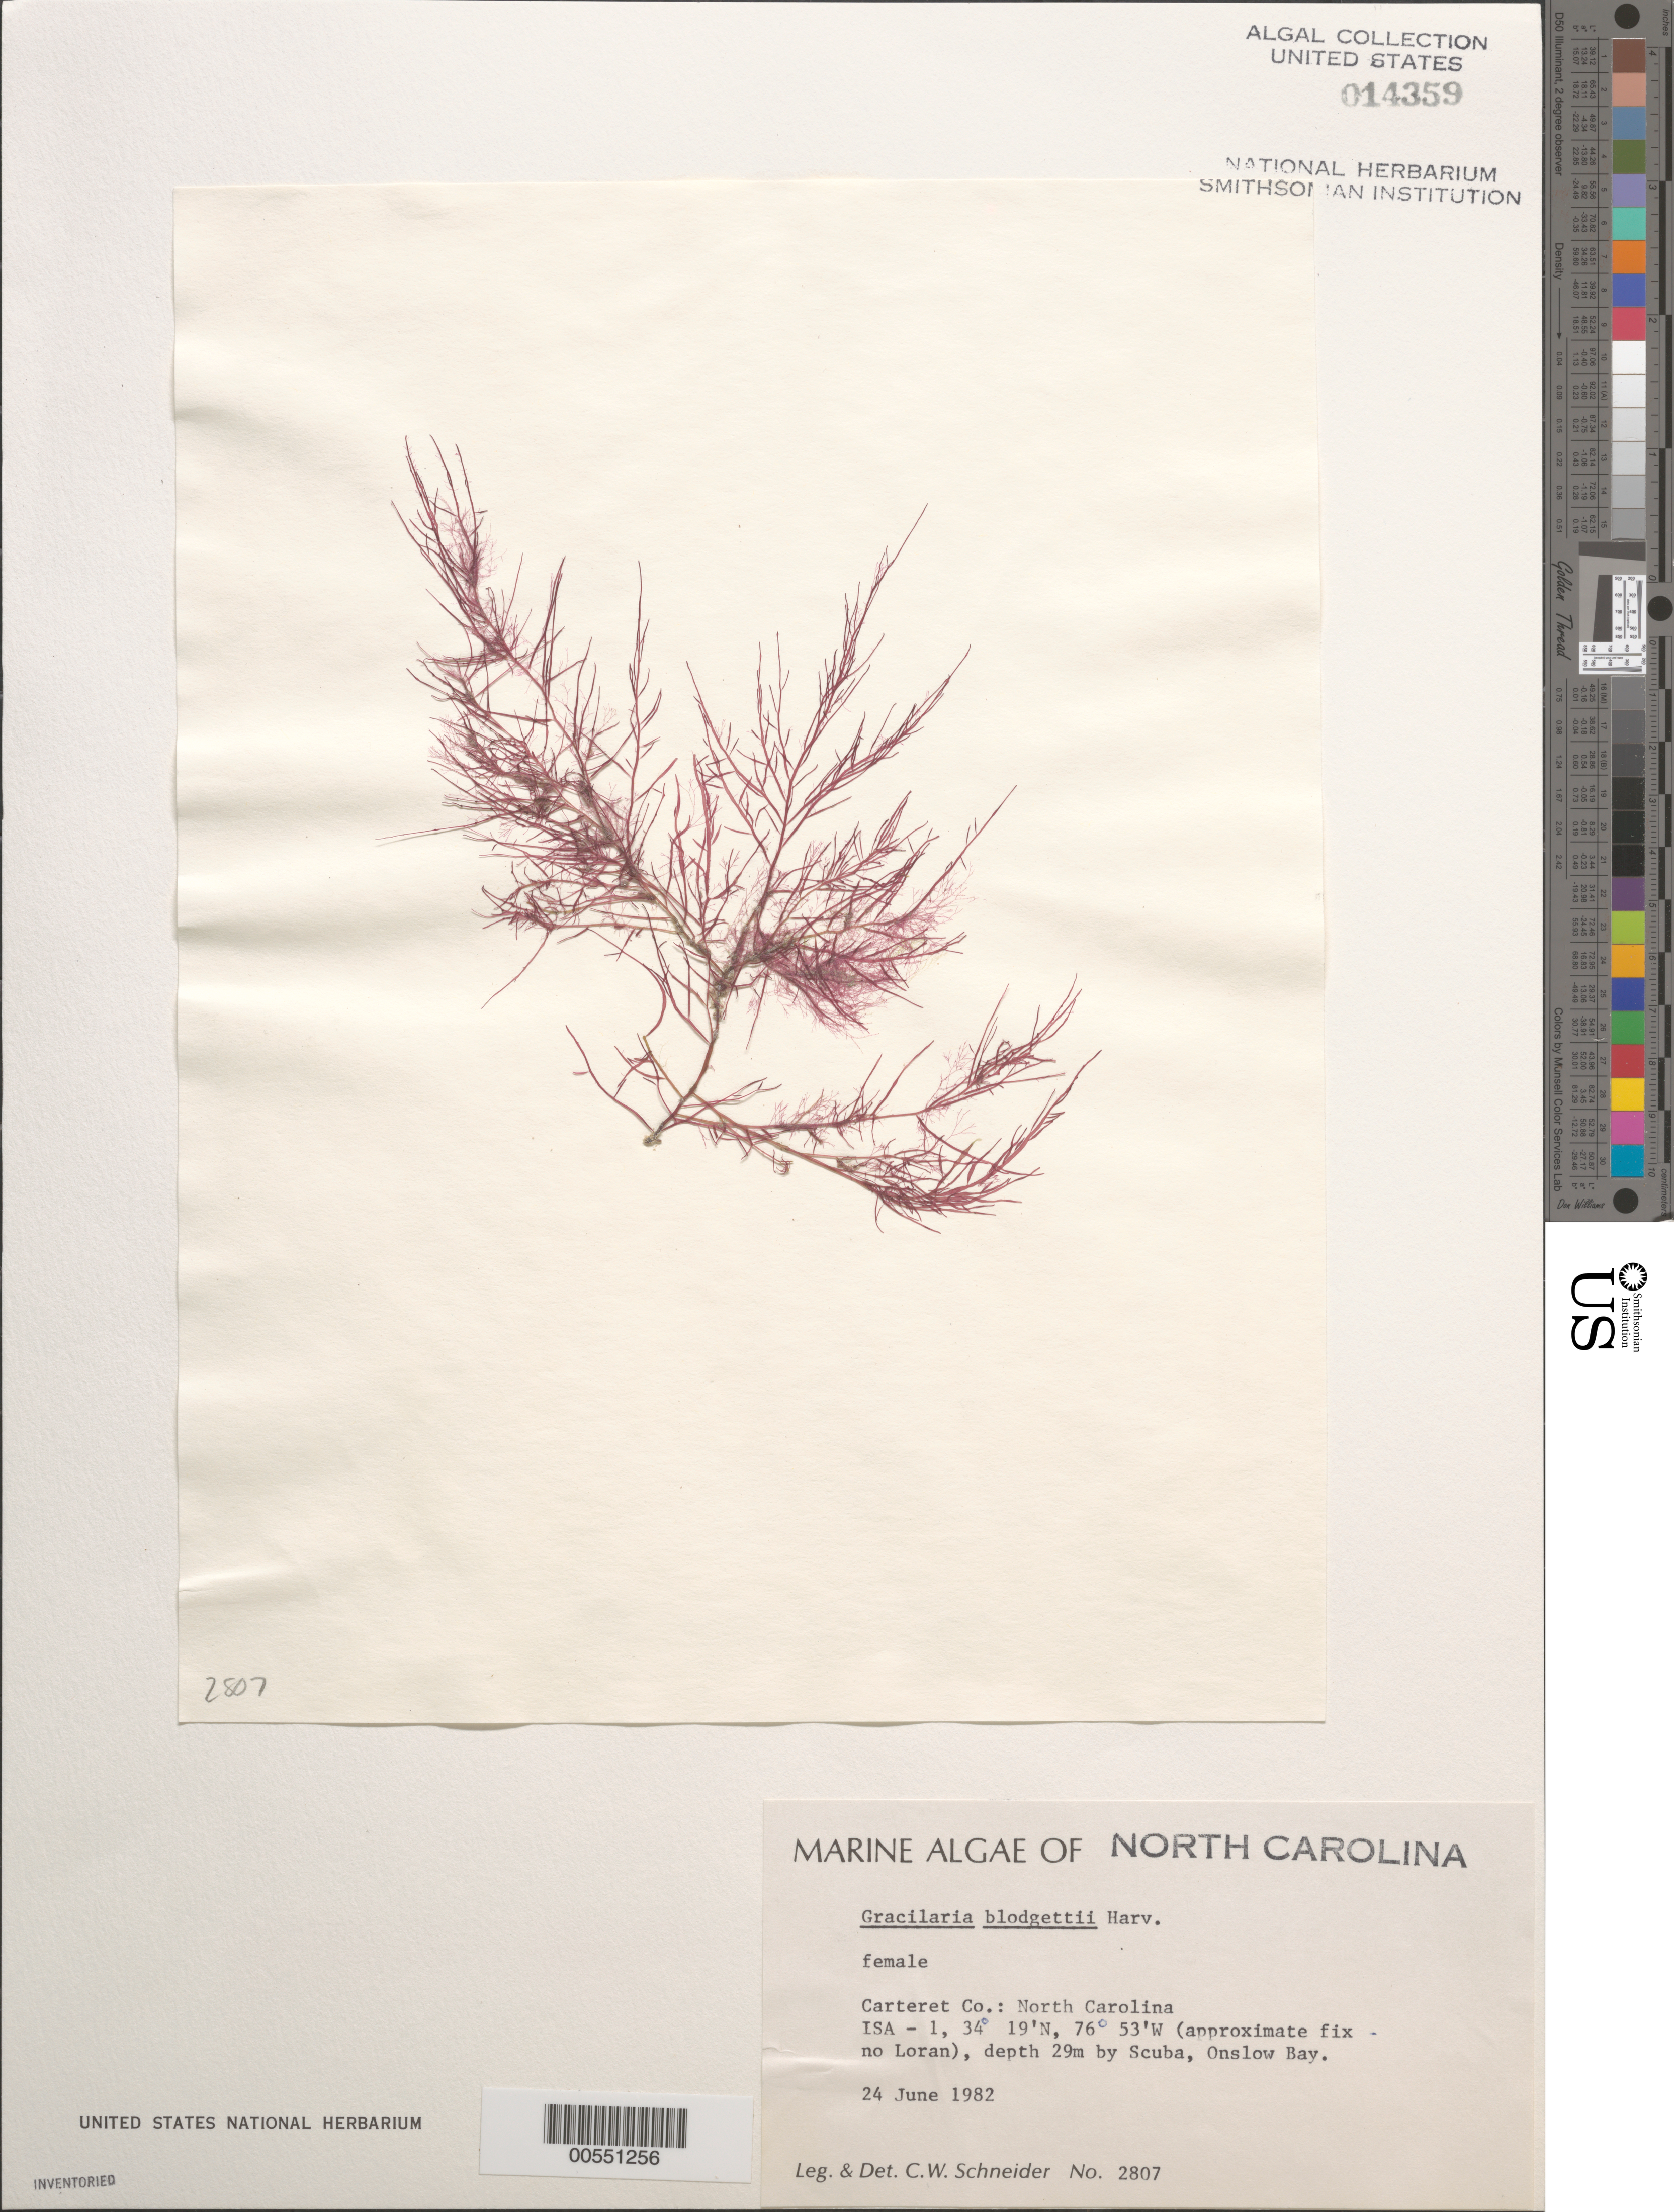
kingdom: Plantae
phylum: Rhodophyta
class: Florideophyceae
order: Gracilariales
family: Gracilariaceae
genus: Gracilaria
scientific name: Gracilaria blodgettii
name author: Harv.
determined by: Schneider, C. W.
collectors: C. W. Schneider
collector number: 2807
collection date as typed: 24 Jun 1982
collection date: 1982-06-24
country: United States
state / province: North Carolina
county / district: Carteret County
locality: Onslow Bay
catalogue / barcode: US 14359